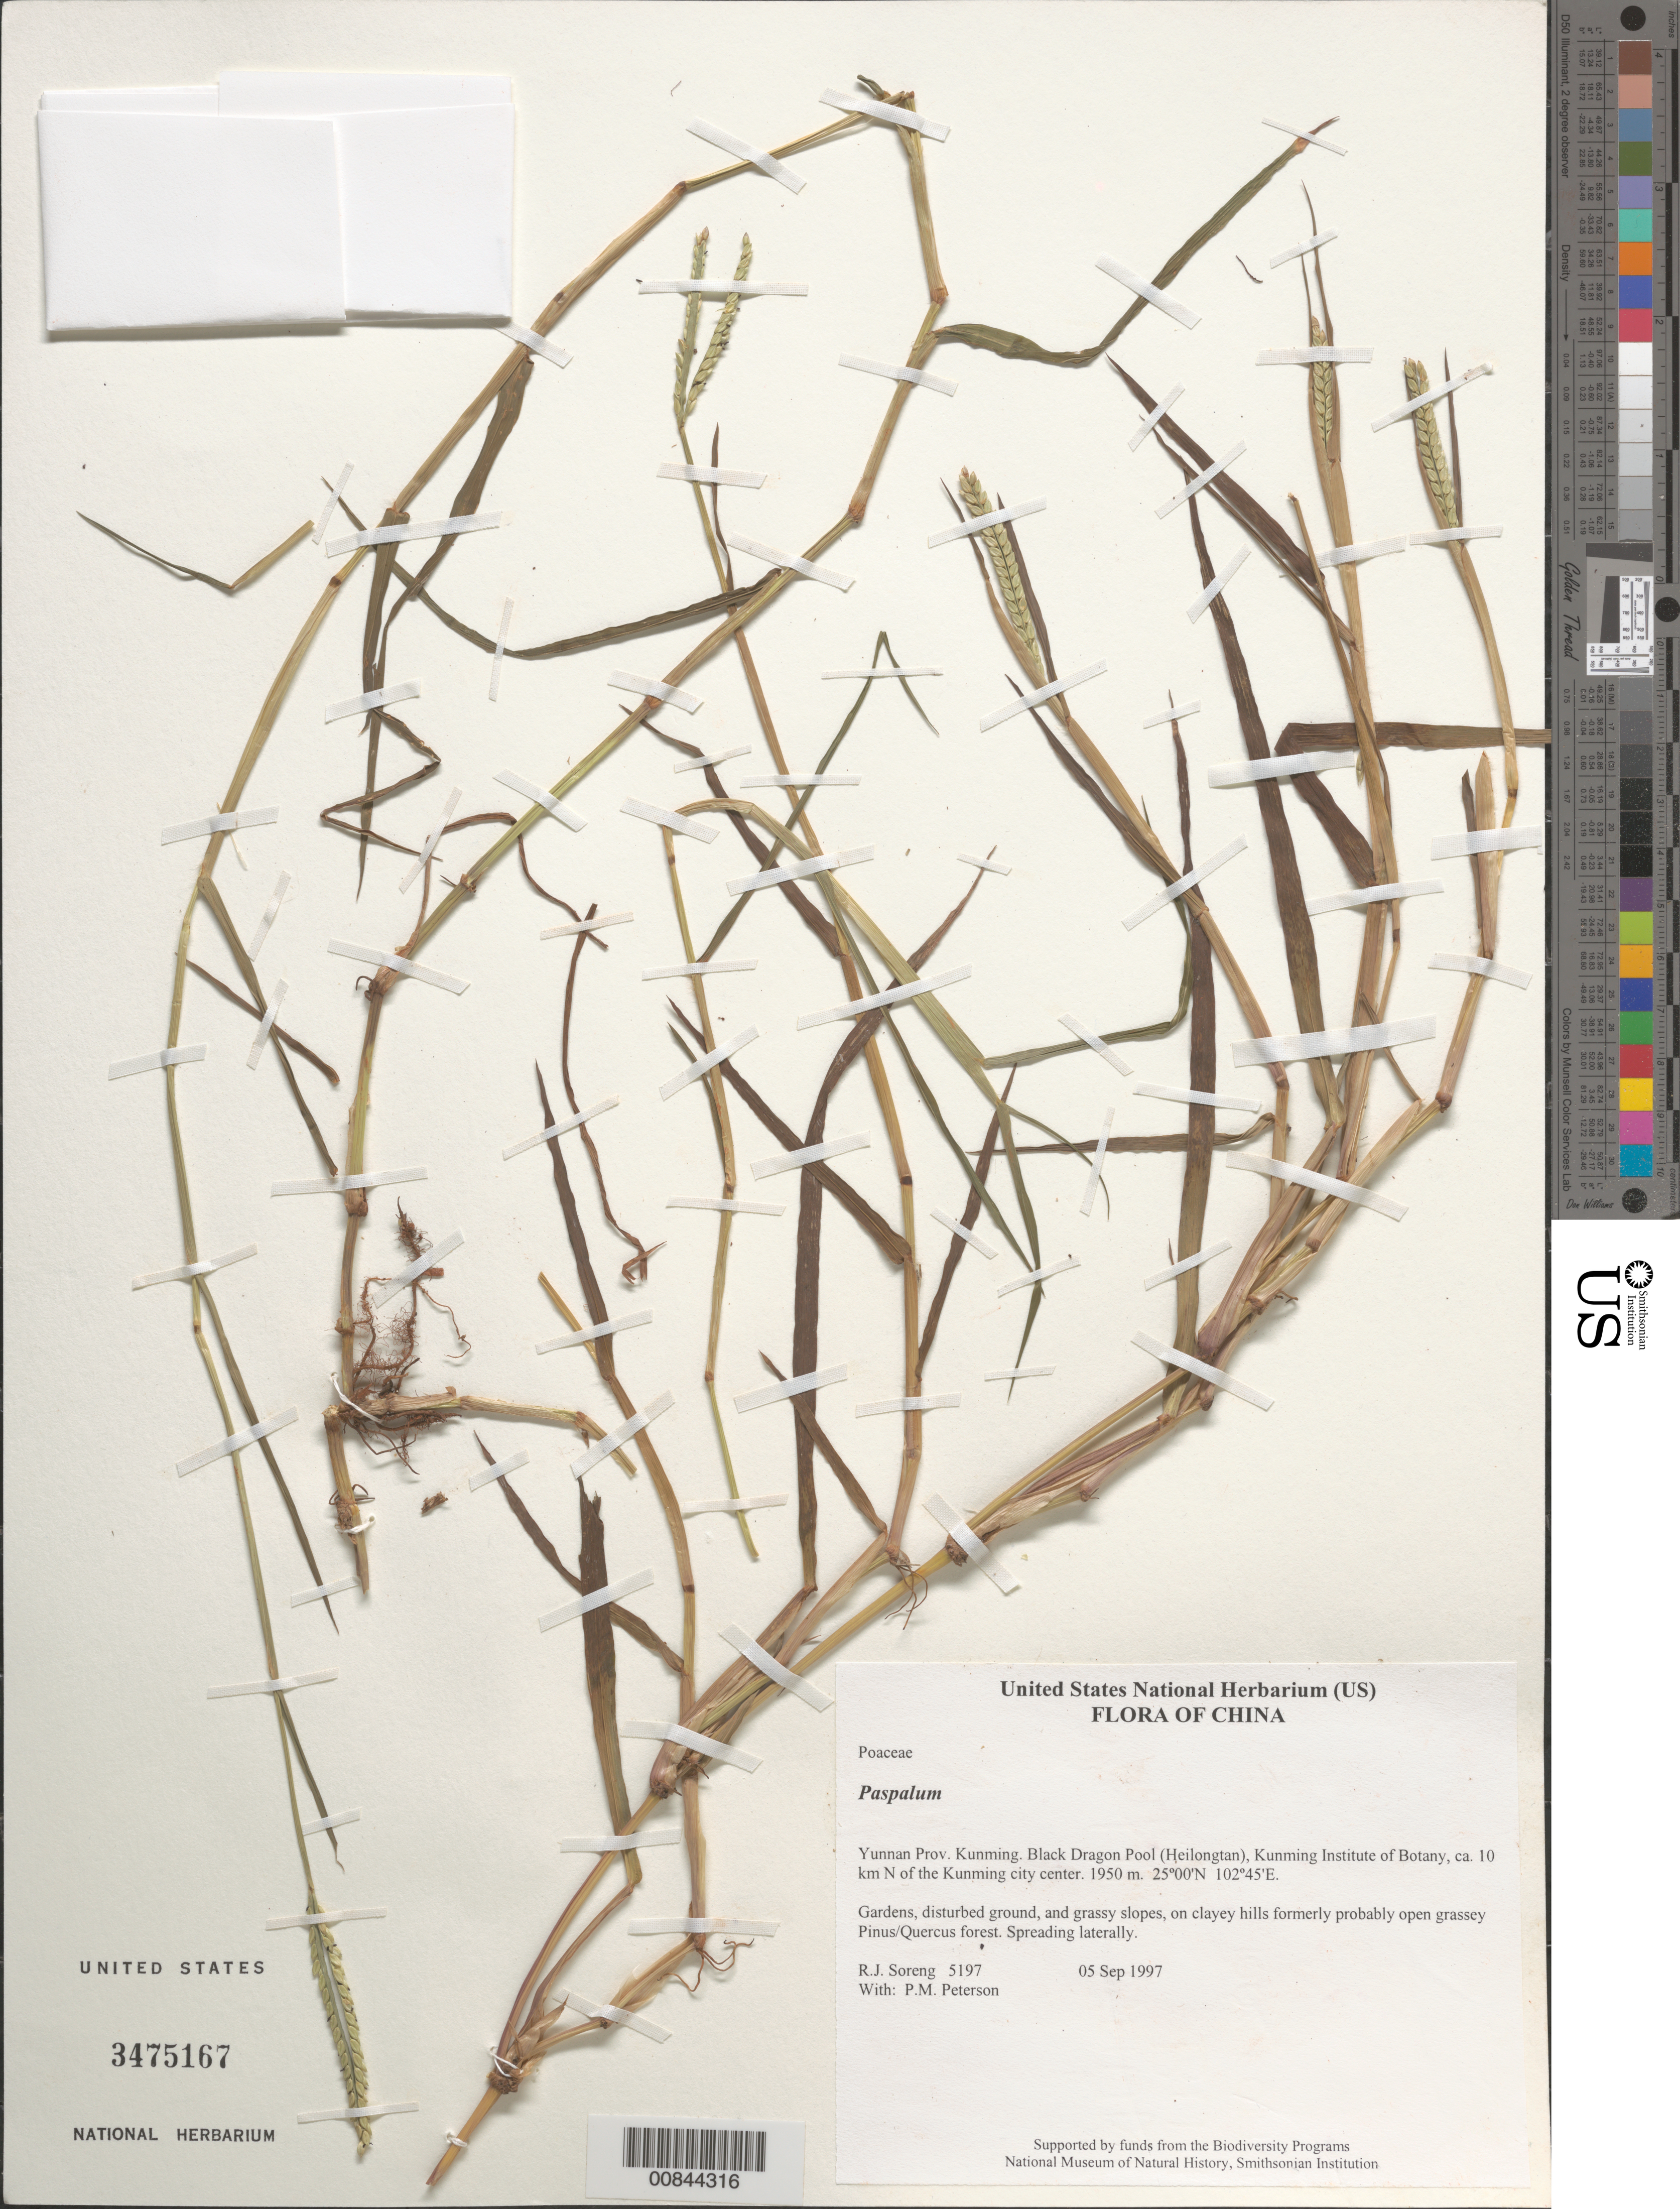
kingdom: Plantae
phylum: Tracheophyta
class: Liliopsida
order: Poales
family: Poaceae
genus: Paspalum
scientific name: Paspalum sp.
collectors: R. J. Soreng & P. M. Peterson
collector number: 5197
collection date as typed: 05 Sep 1997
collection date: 1997-09-05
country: China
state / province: Yunnan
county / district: Kunming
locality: Black Dragon Pool (Heilongtan), Kunming Institute of Botany, ca. 10 km N of the Kunming city center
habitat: Gardens, disturbed ground, and grassy slopes, on clayey hills formerly probably open grassey Pinus/Quercus forest.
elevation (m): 1950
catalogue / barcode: US 3475167